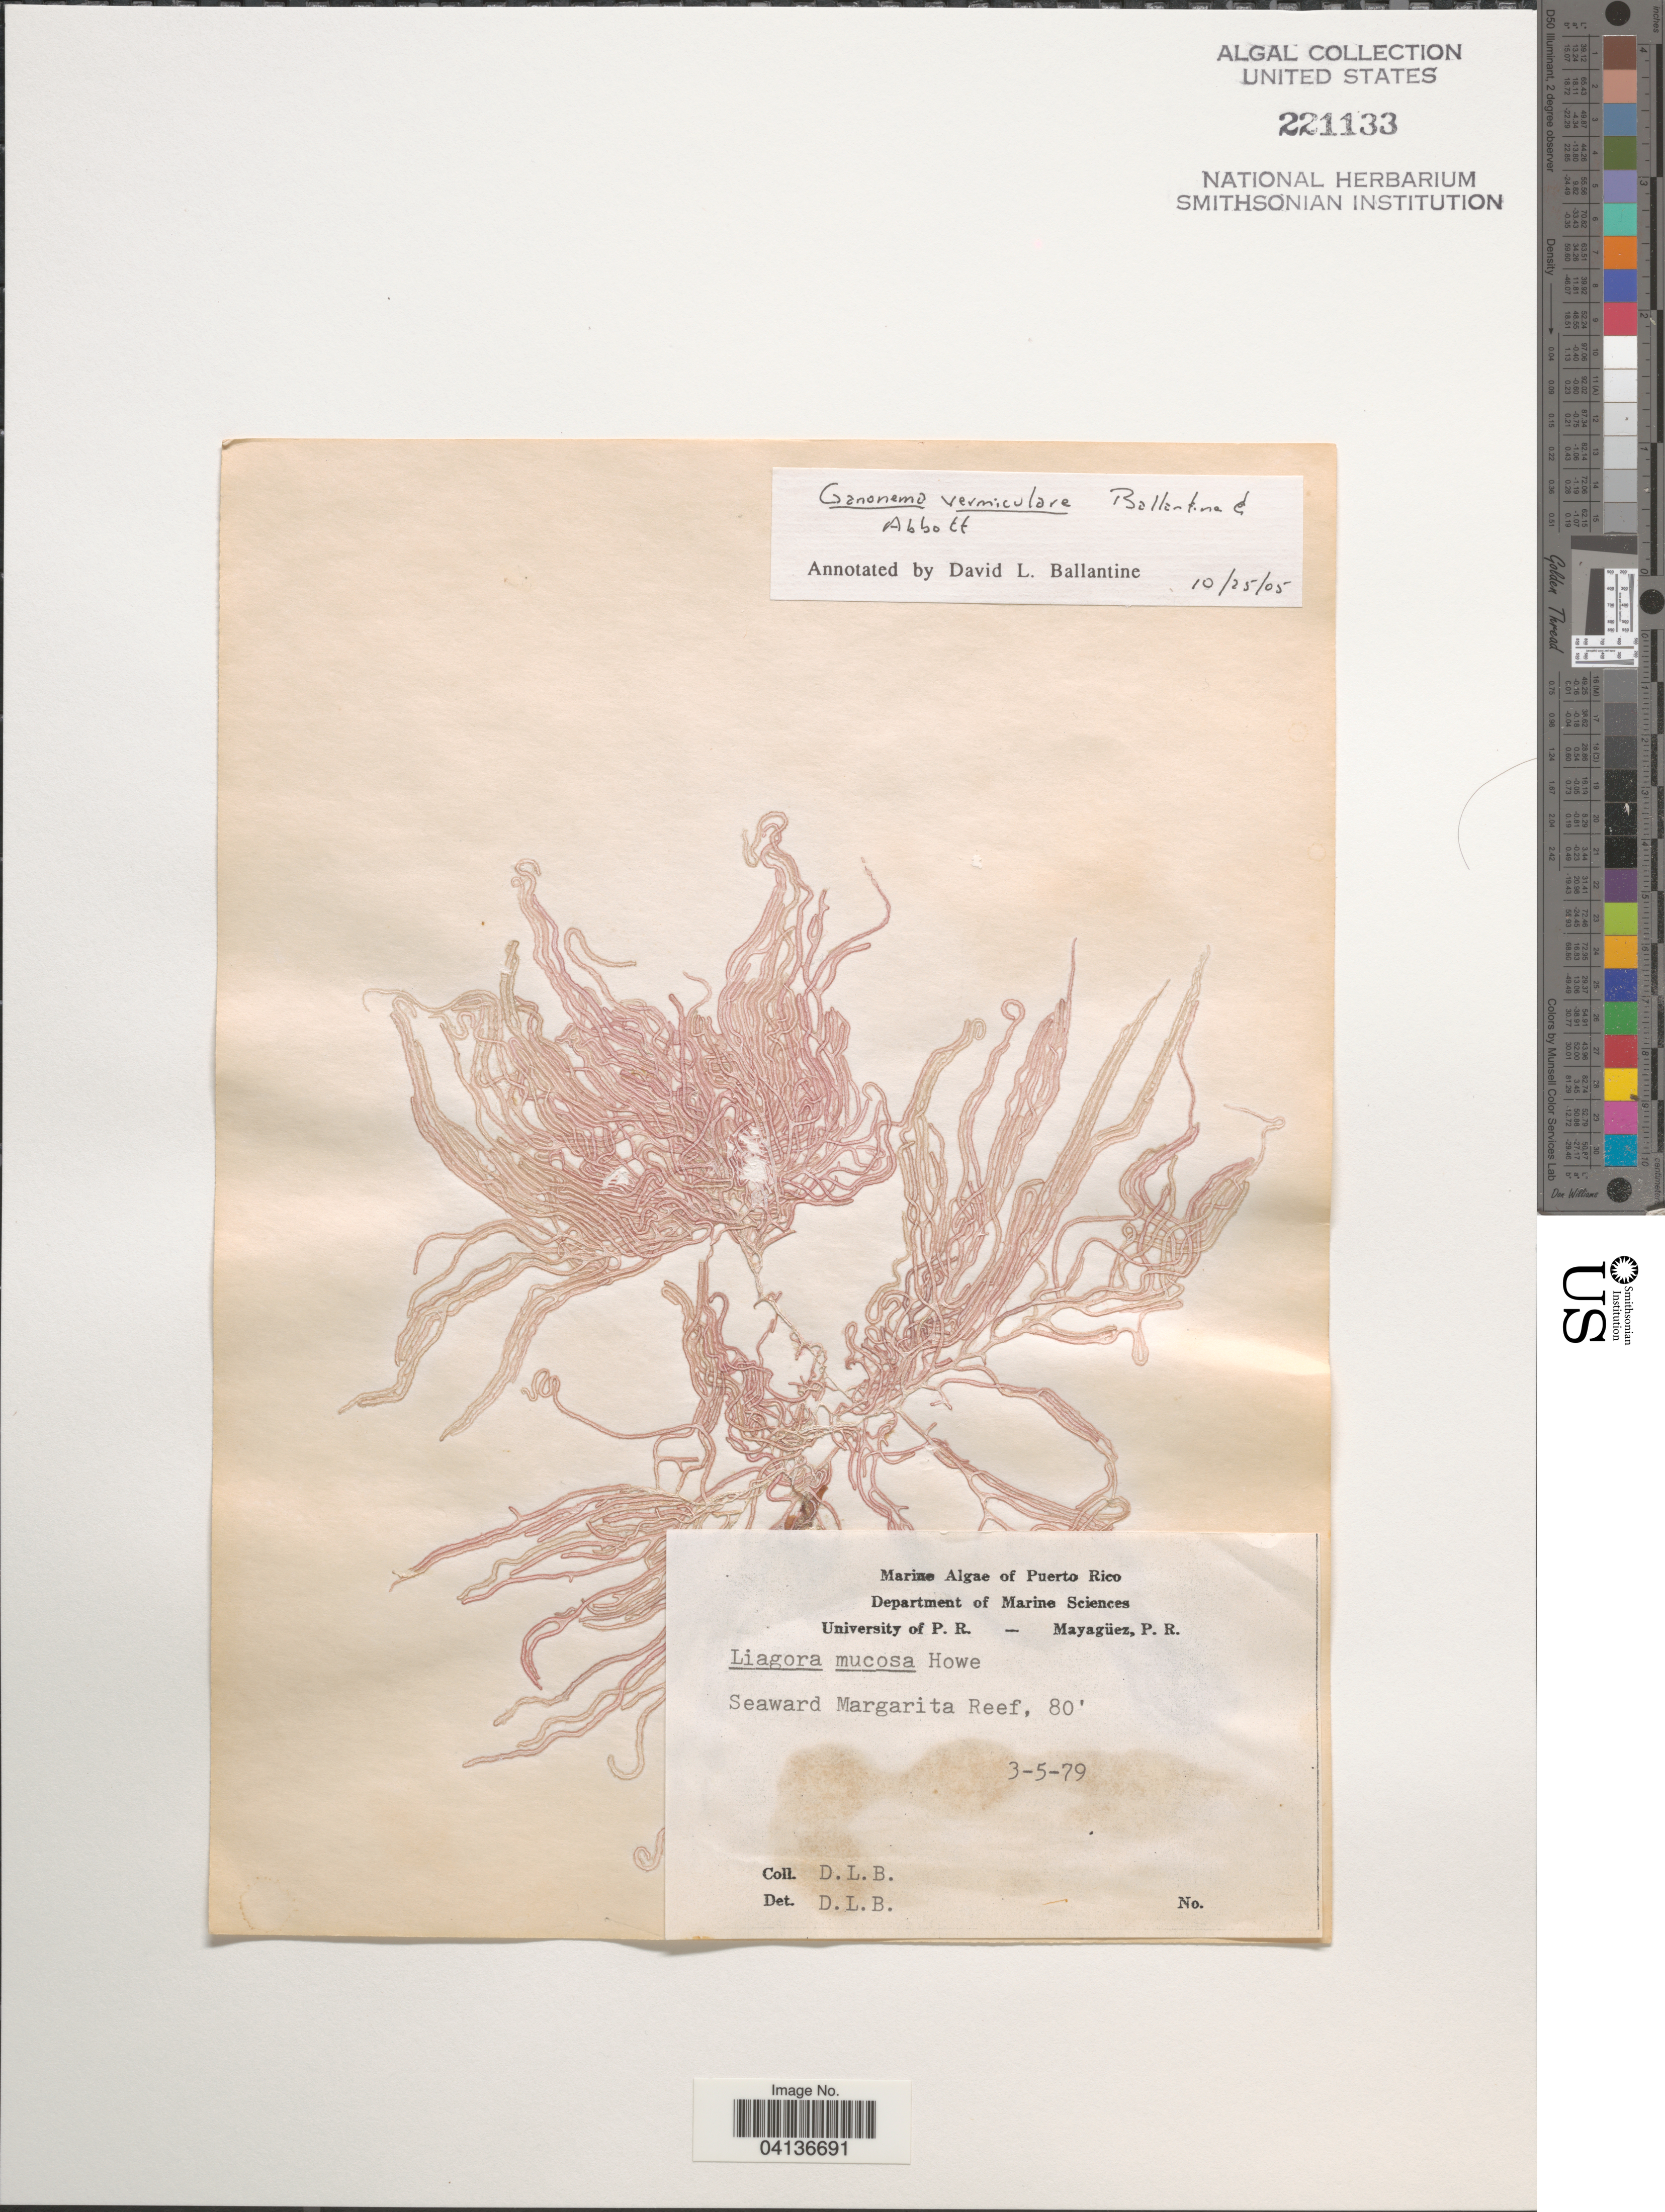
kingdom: Plantae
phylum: Rhodophyta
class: Florideophyceae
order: Nemaliales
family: Liagoraceae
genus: Ganonema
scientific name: Ganonema vermiculare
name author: D.L. Ballant. & I.A. Abbott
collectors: D. L. B.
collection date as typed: Transcribed d/m/y: 3/5/79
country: Puerto Rico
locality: Seaward Margarita Reef.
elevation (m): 24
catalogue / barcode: US 221133